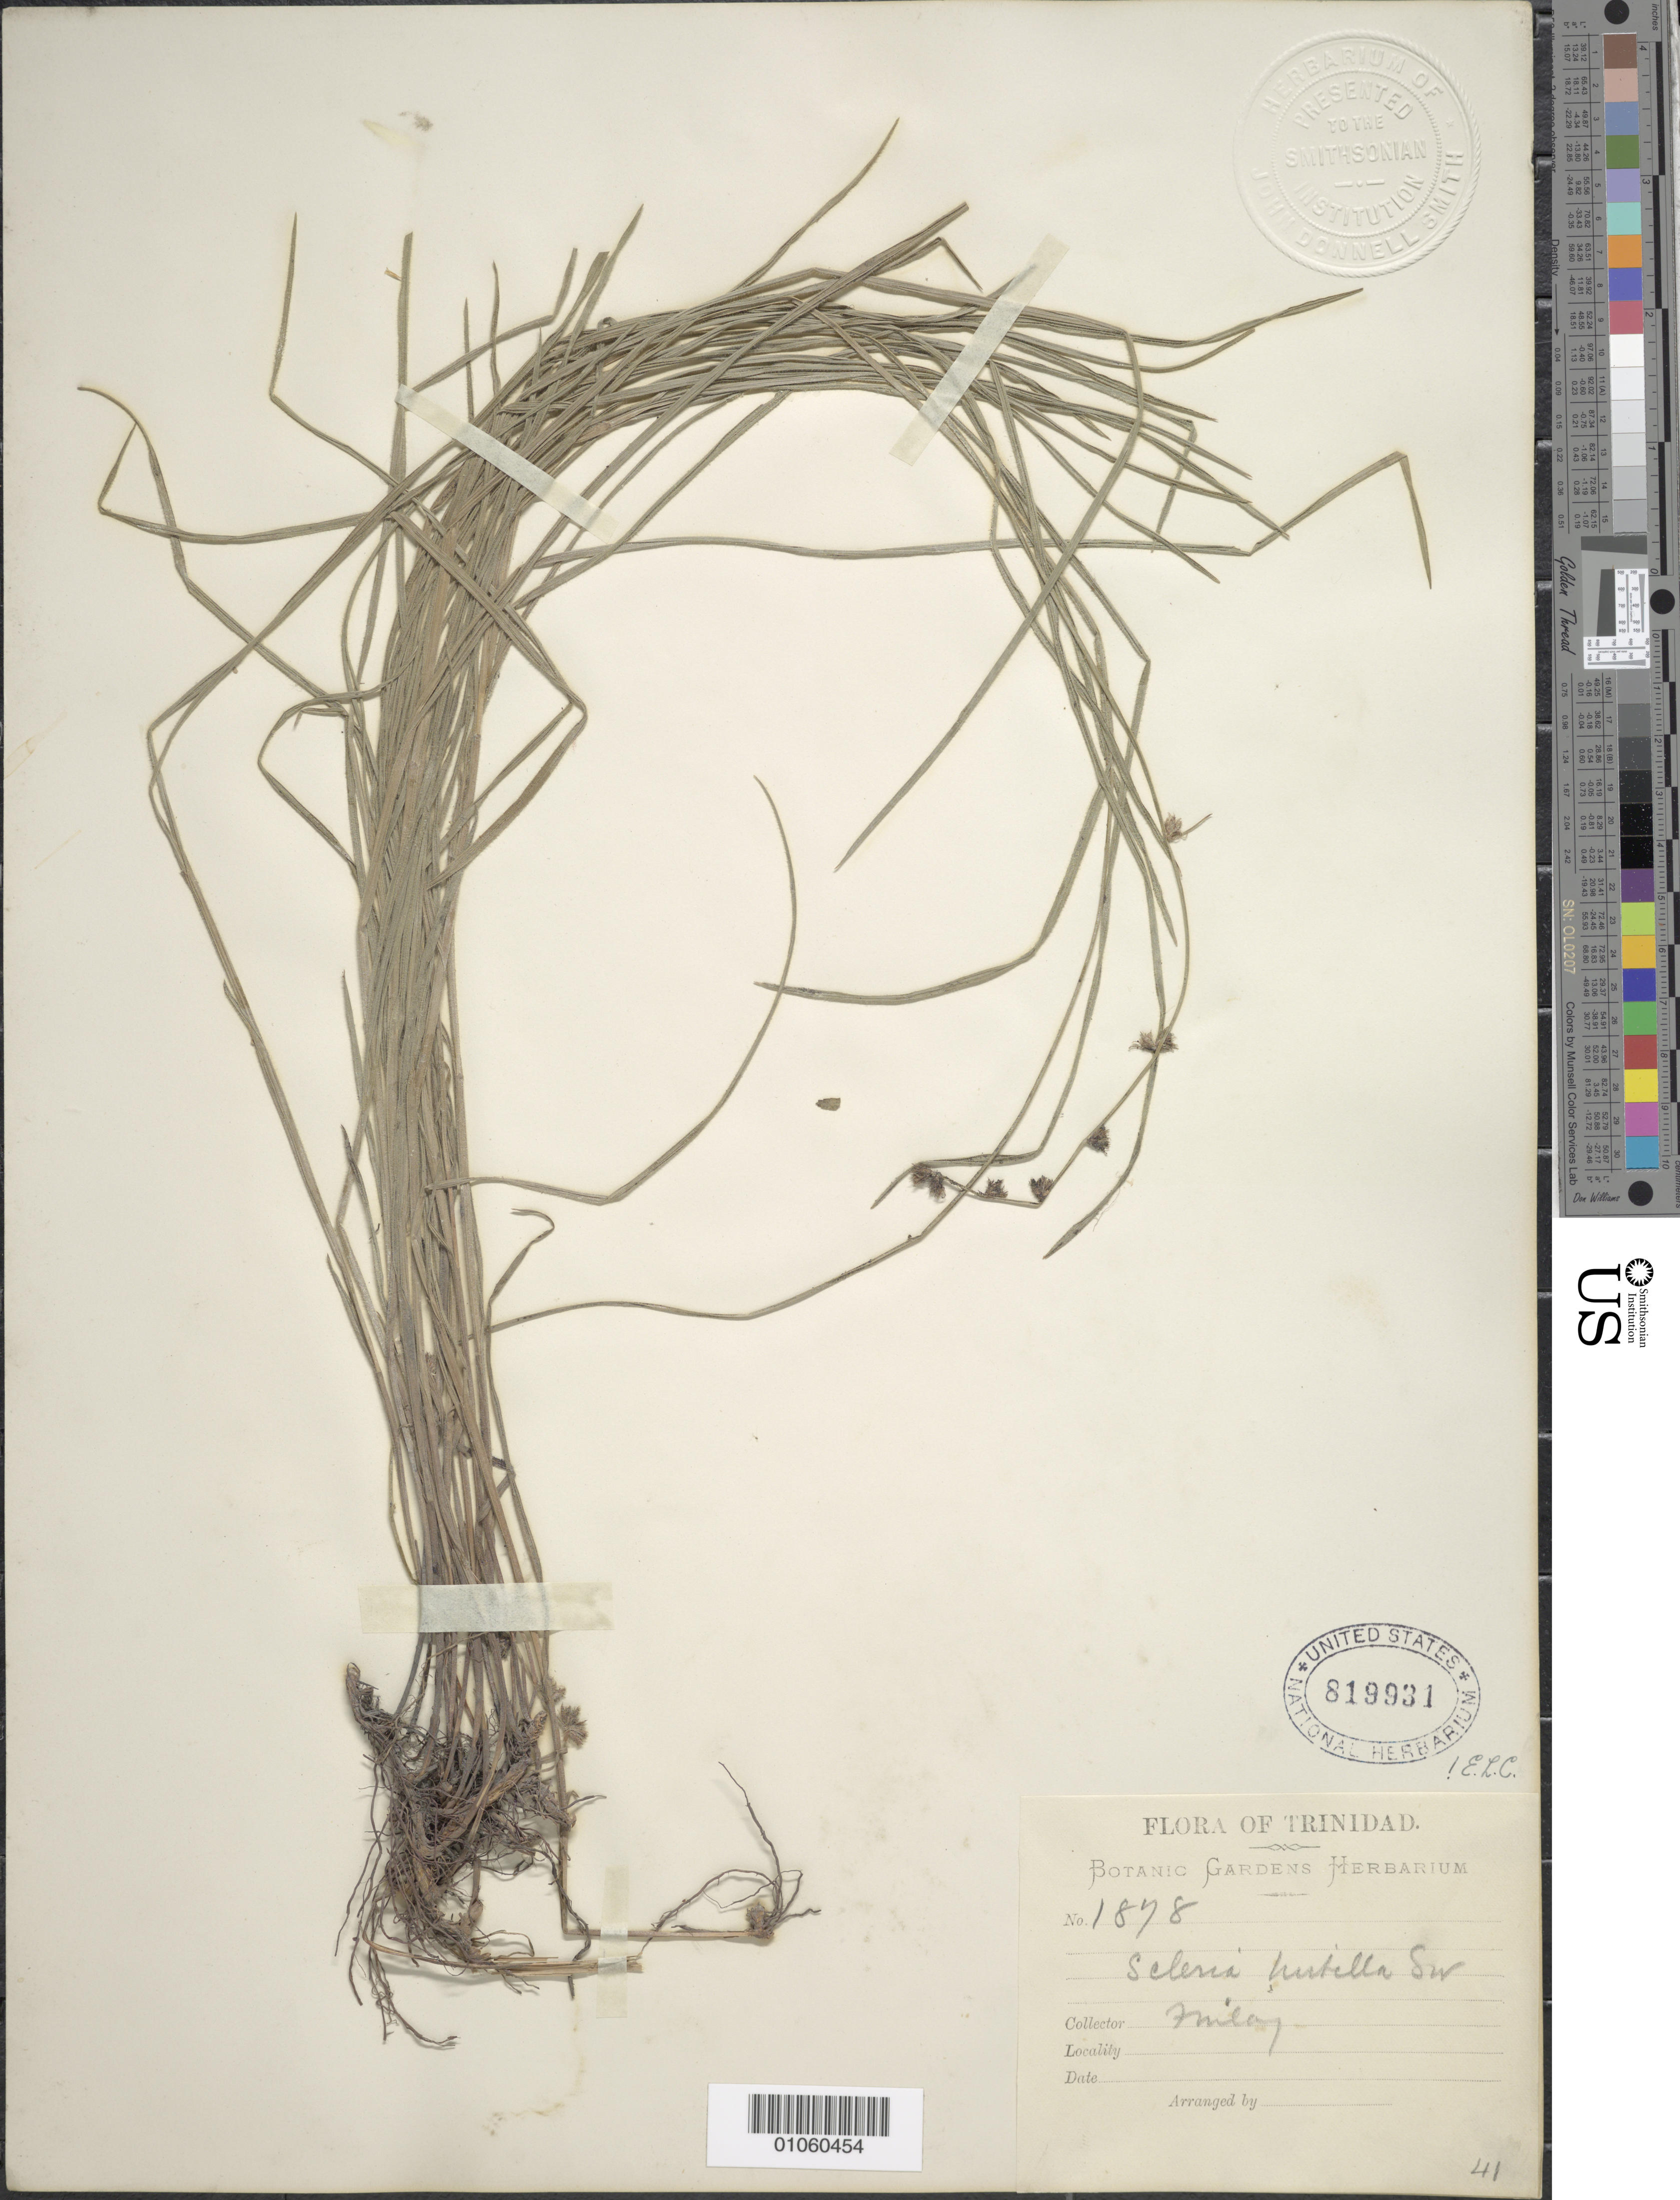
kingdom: Plantae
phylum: Tracheophyta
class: Liliopsida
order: Poales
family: Cyperaceae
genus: Scleria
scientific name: Scleria distans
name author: Poir.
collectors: -. Finlay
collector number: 1878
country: Trinidad and Tobago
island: Trinidad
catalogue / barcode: US 819931